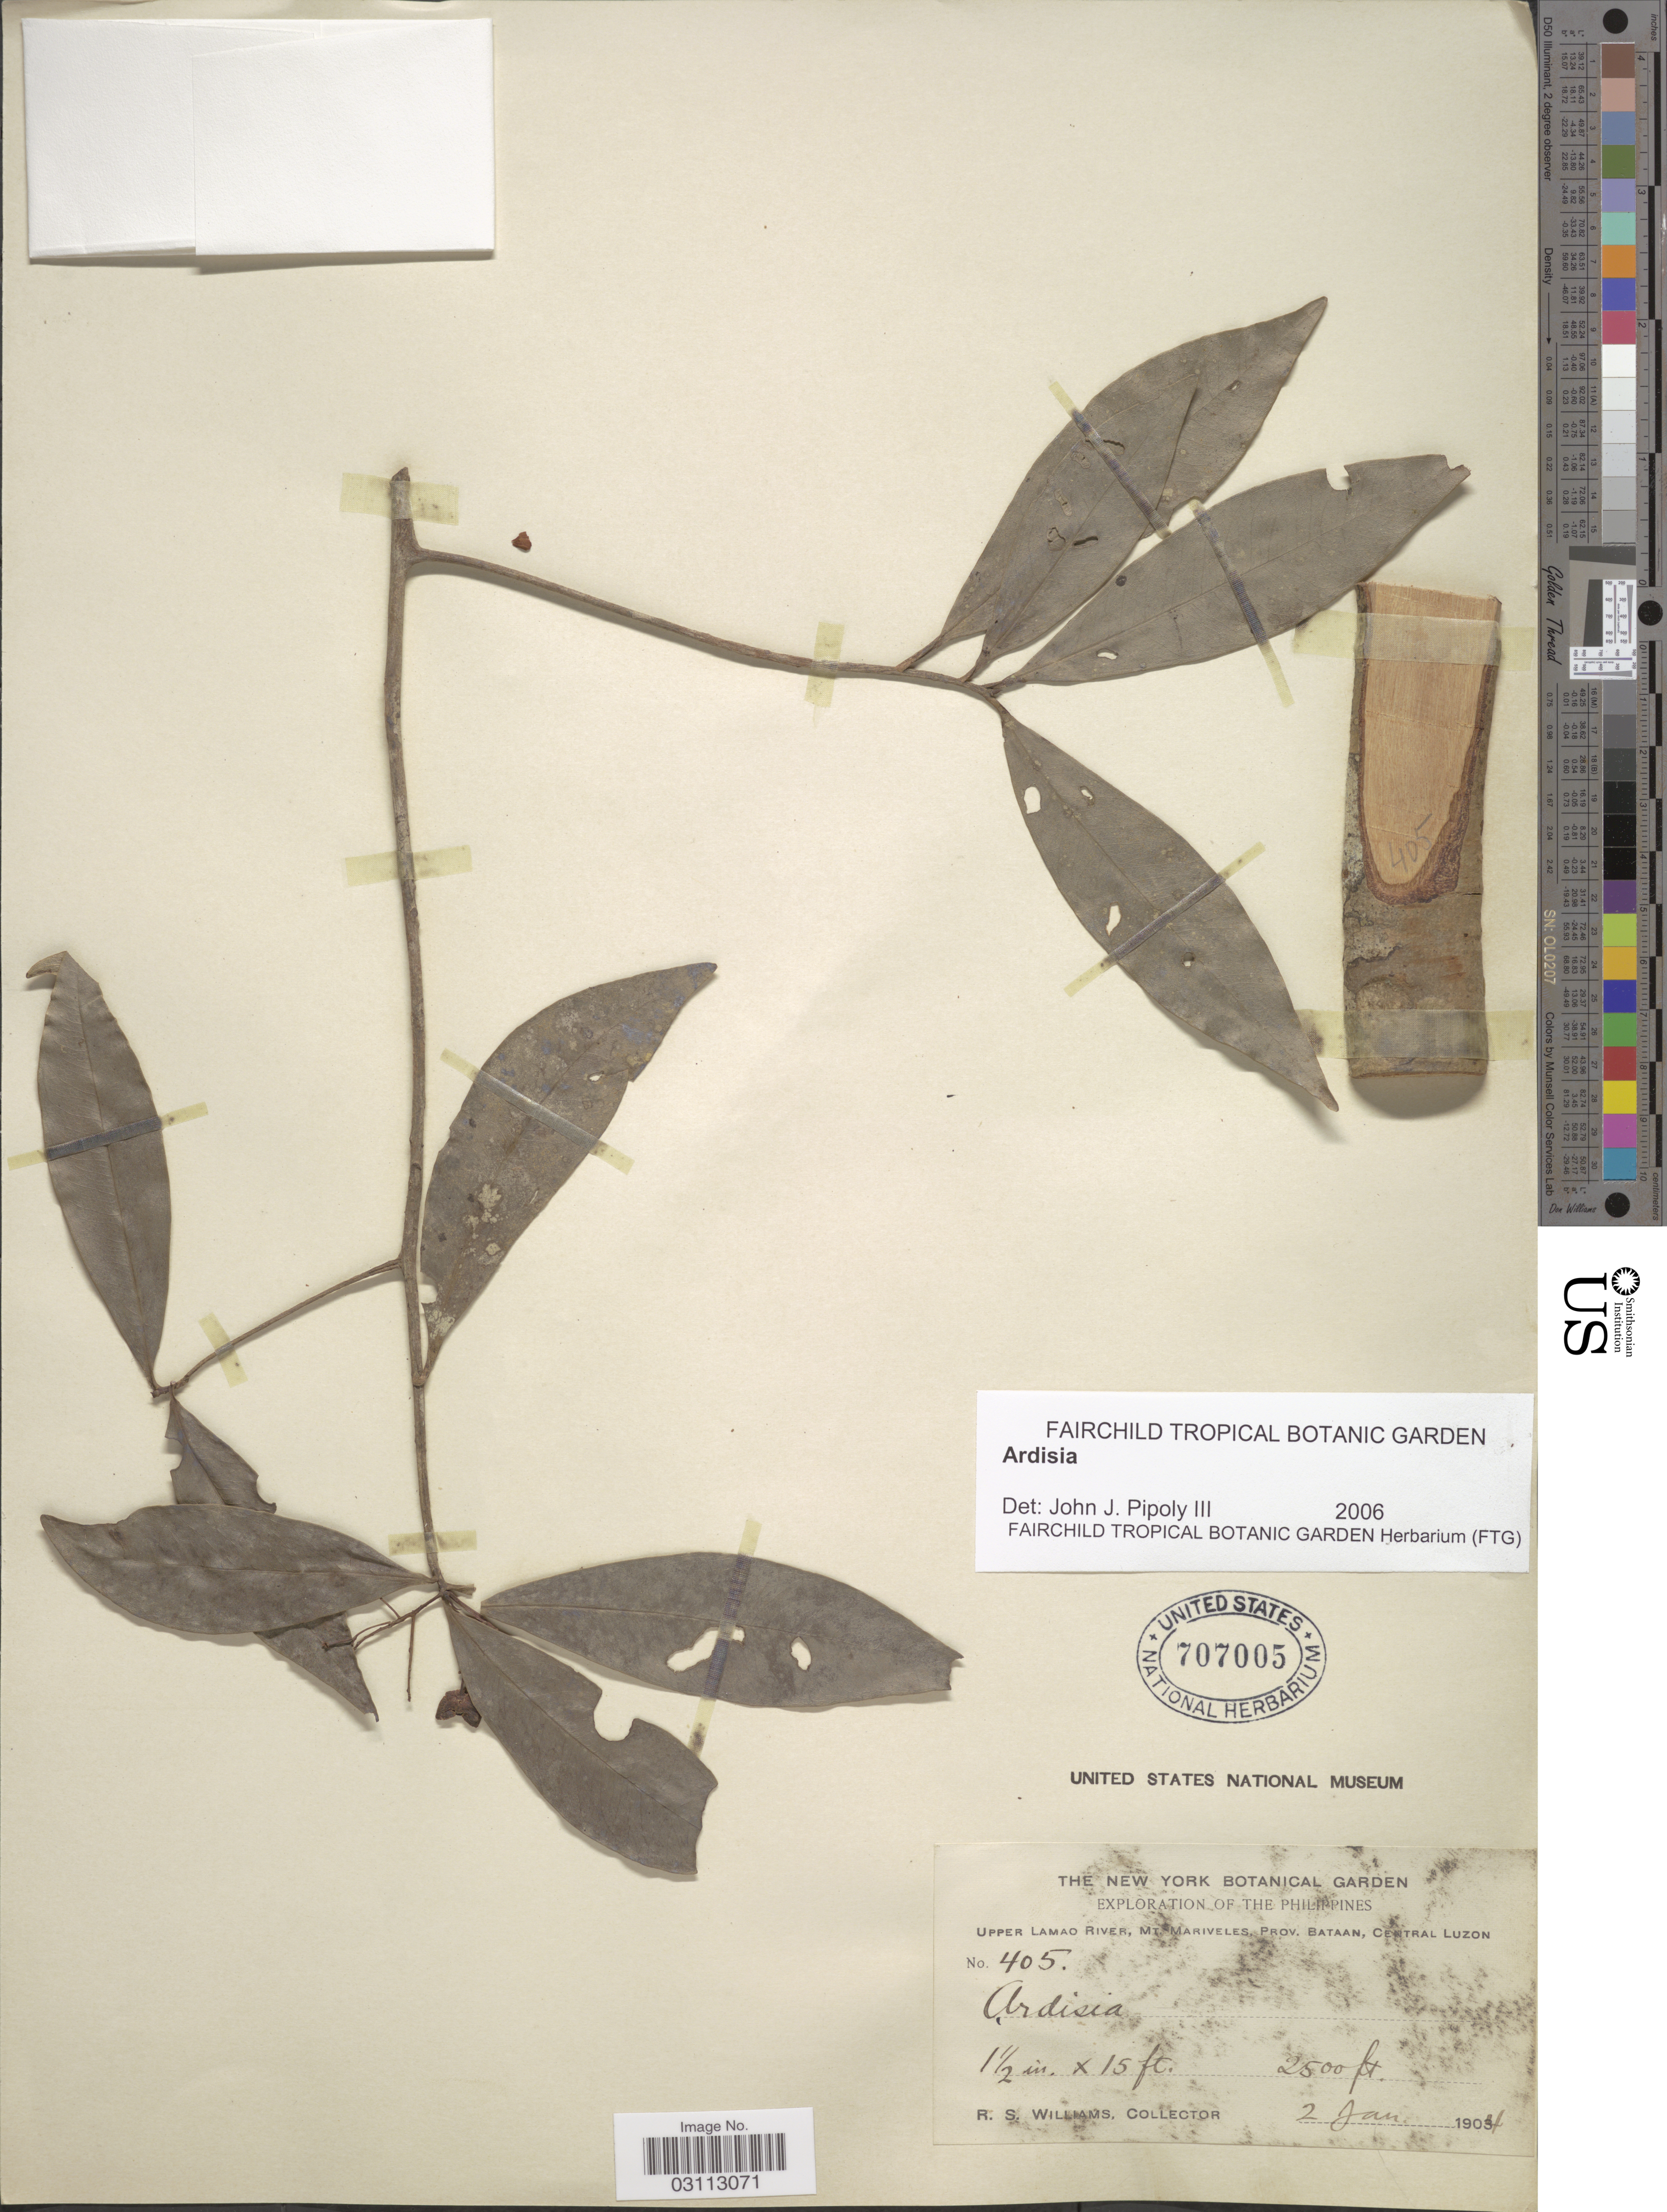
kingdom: Plantae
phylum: Tracheophyta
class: Magnoliopsida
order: Ericales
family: Primulaceae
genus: Ardisia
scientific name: Ardisia sp.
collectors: R. S. Williams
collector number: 405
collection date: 1904-01-02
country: Philippines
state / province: Central Luzon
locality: Upper Lamao River, Mt. Mariveles, Prov. Bataan.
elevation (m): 762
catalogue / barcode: US 707005